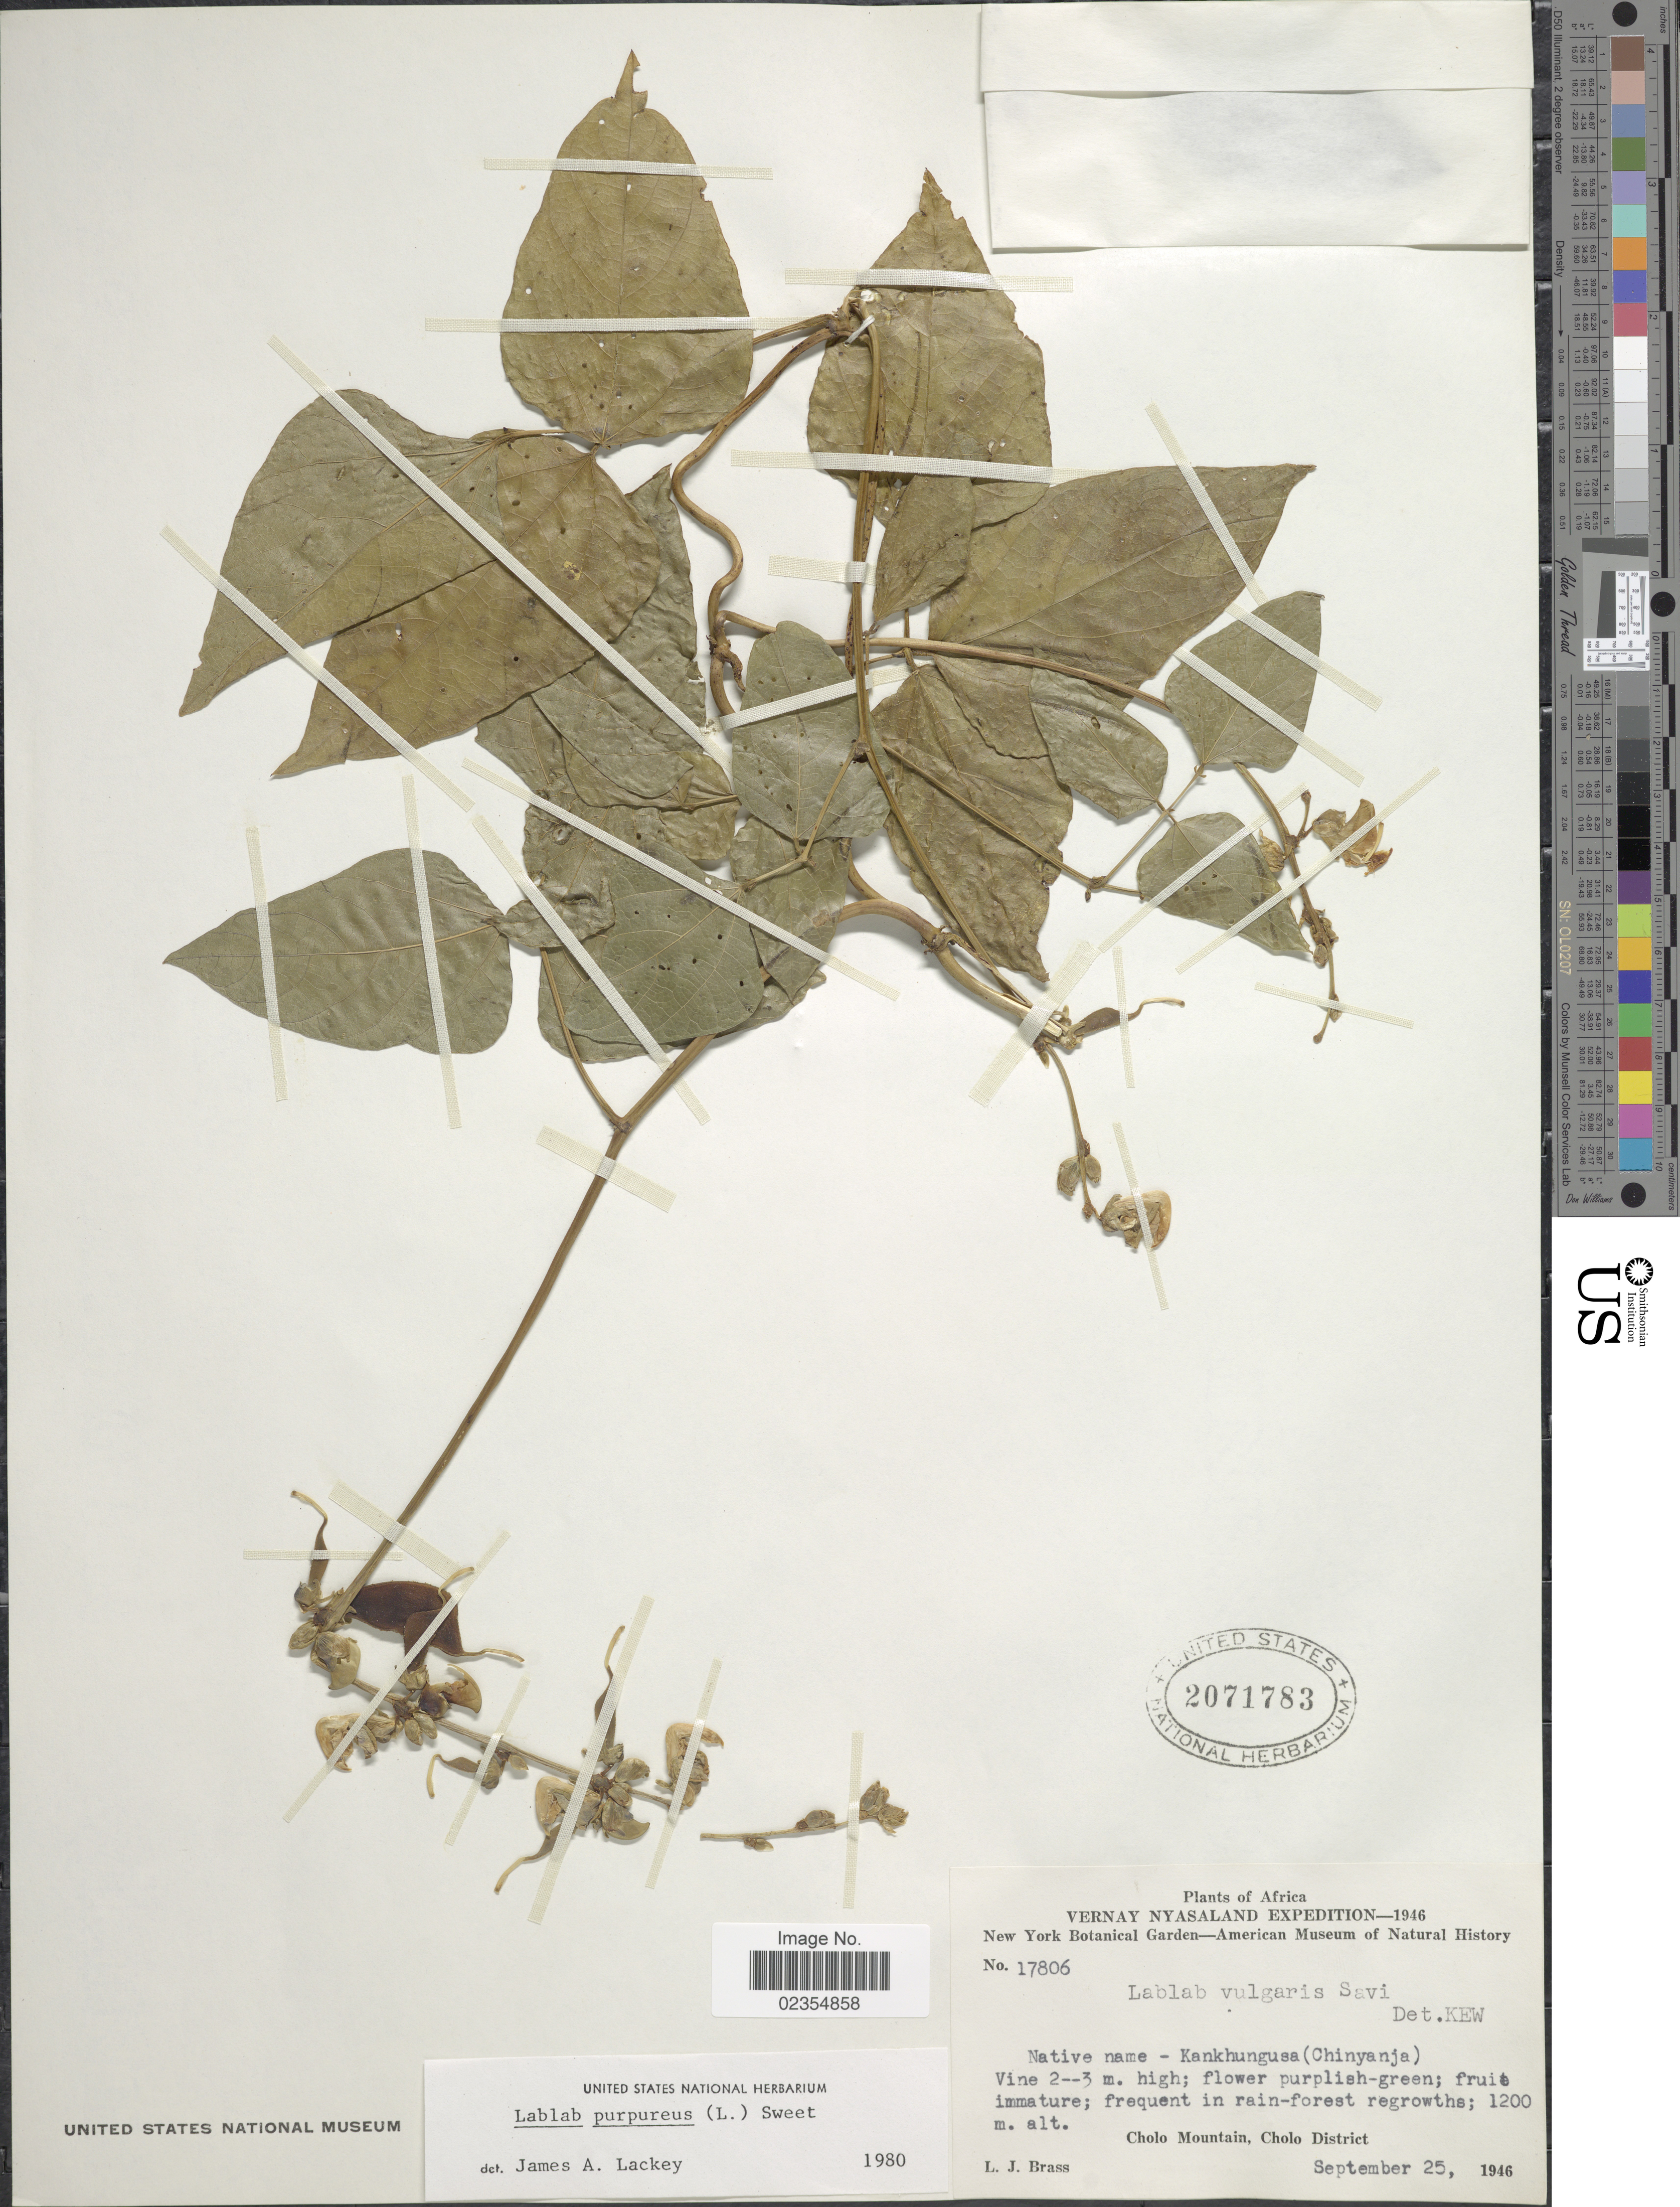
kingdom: Plantae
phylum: Tracheophyta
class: Magnoliopsida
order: Fabales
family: Fabaceae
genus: Lablab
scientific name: Lablab purpureus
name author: (L.) Sweet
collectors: L. J. Brass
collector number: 17806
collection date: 1946-09-25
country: Malawi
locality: Vernay Nyasaland, in rain-forest, Cholo Mountain, Cholo District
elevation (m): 1200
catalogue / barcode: US 2071783